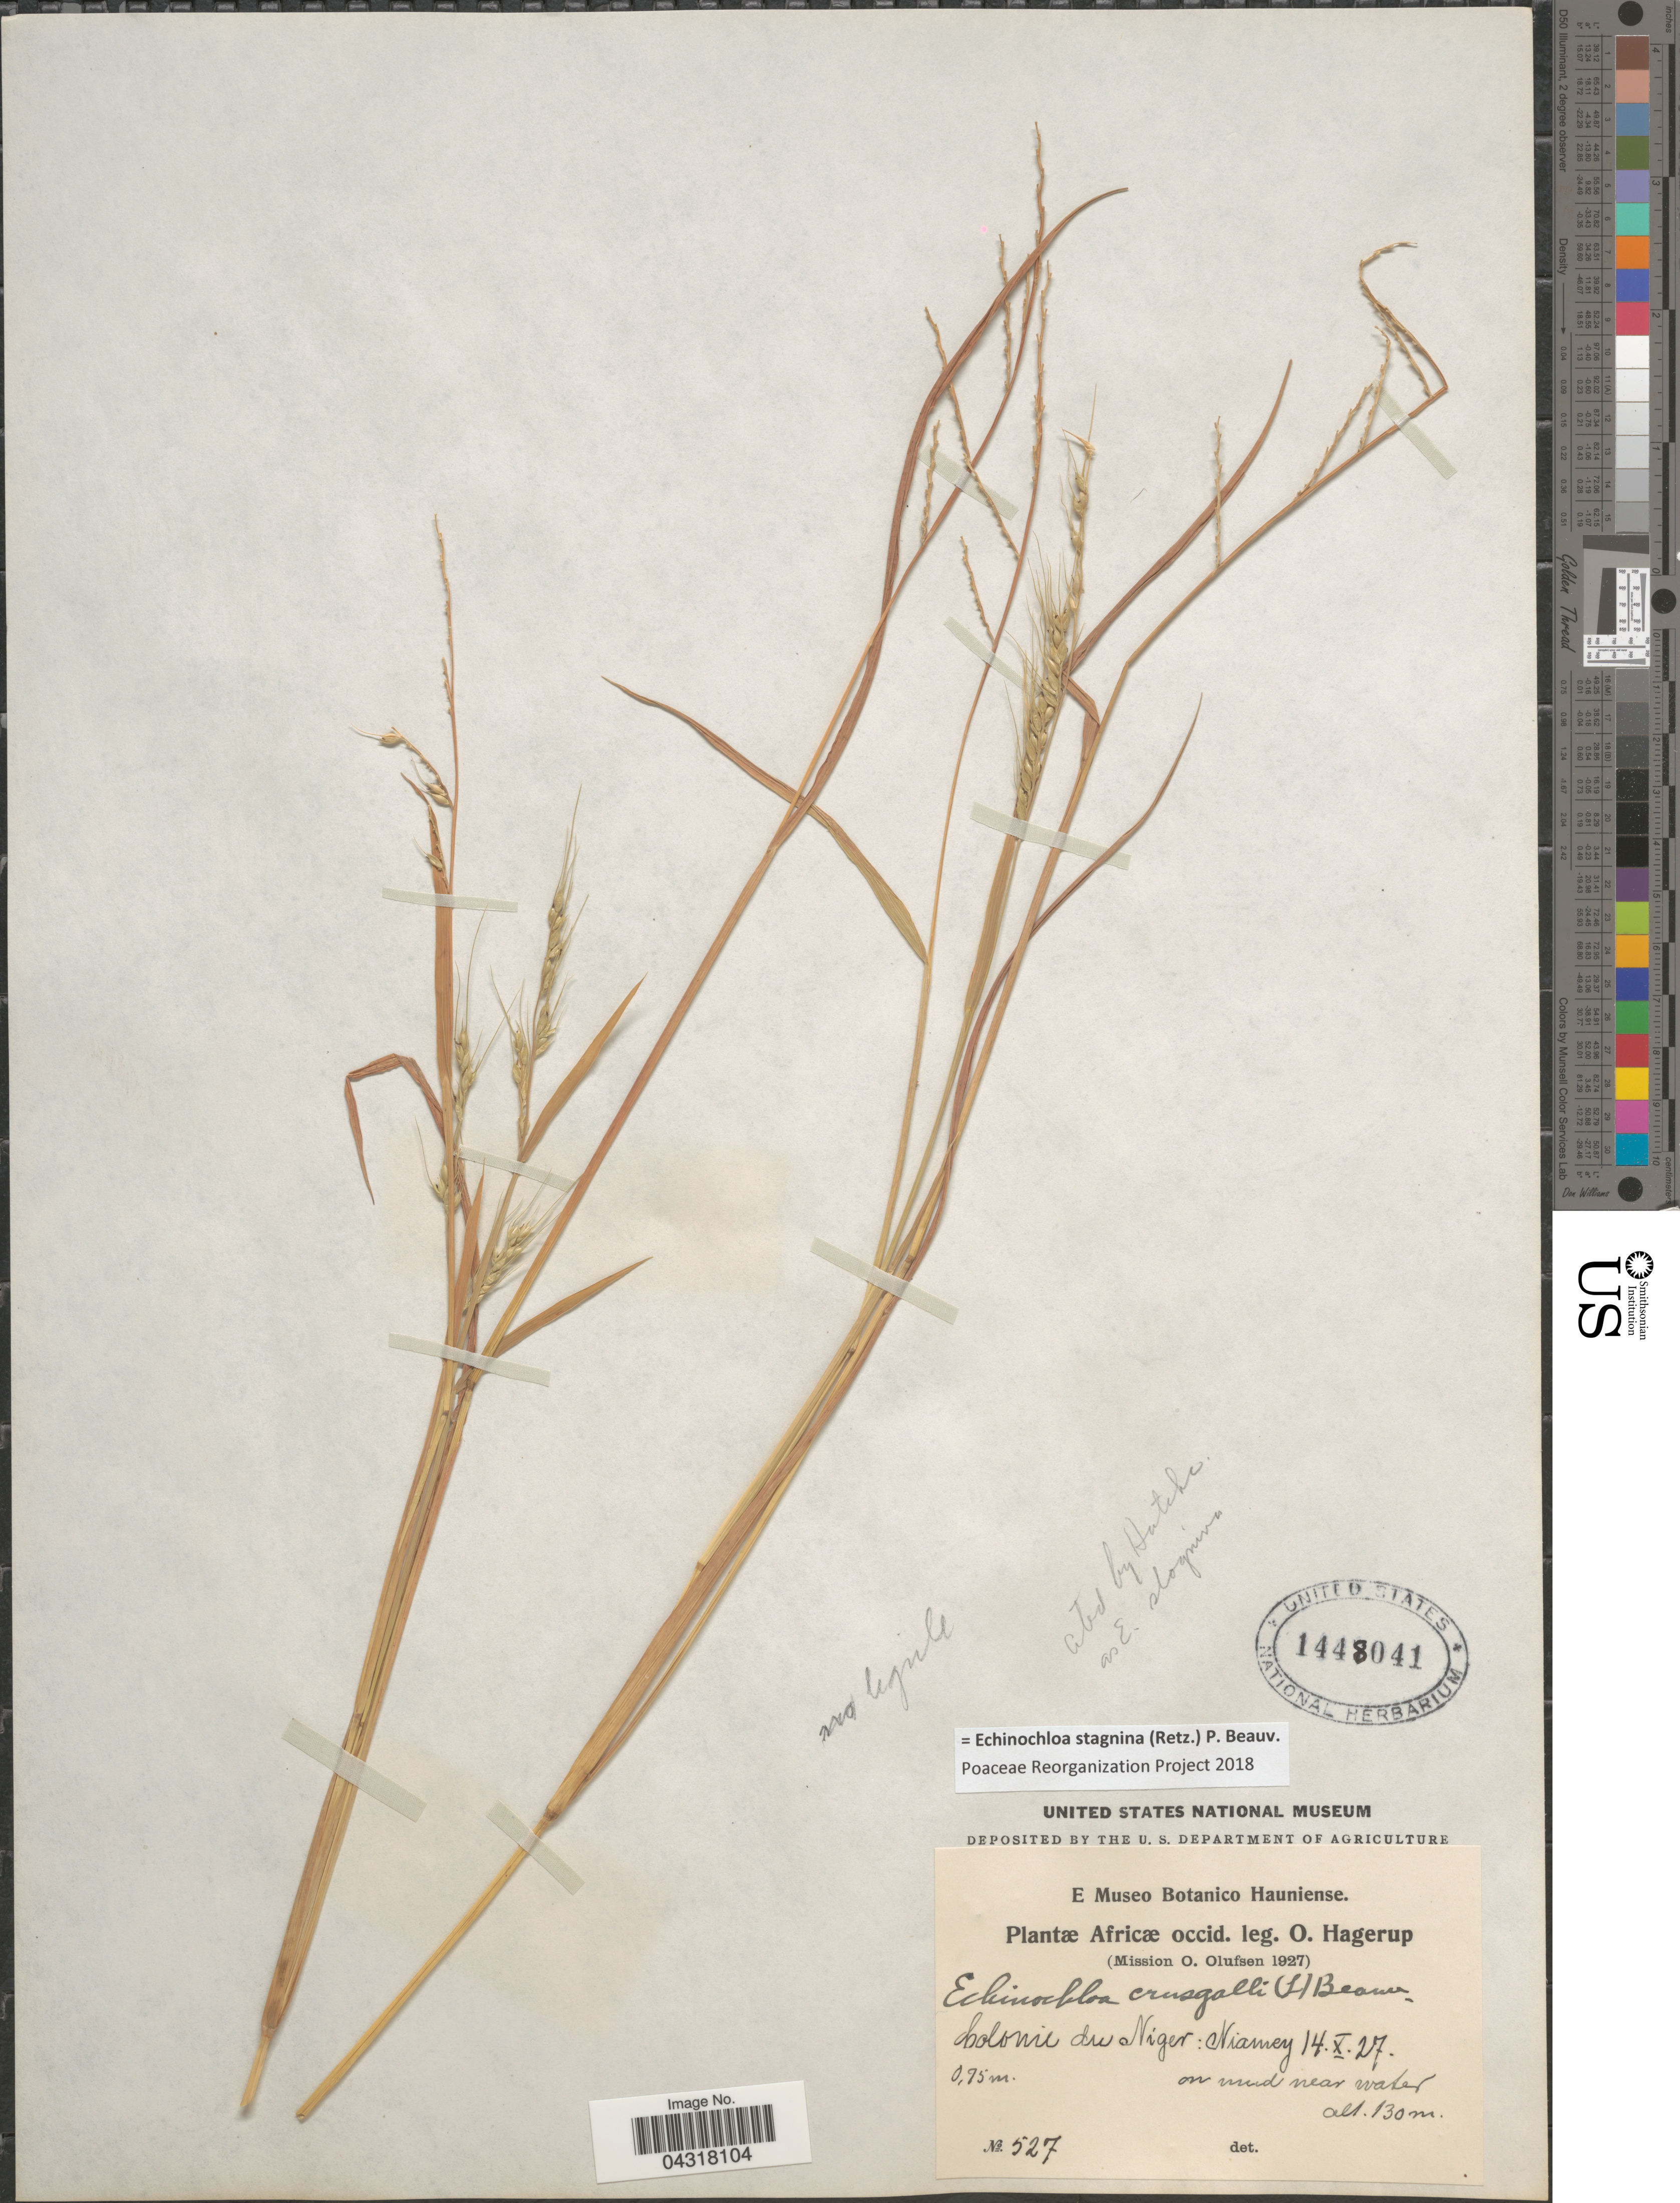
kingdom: Plantae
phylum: Tracheophyta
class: Liliopsida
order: Poales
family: Poaceae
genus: Echinochloa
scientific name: Echinochloa stagnina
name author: (Retz.) P. Beauv.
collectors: O. Hagerup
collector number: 527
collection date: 1927-10-14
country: Niger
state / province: Niamey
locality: Africæ occid. (Mission O. Olufsen 1927). Colonie du Niger.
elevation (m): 130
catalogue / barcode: US 1448041